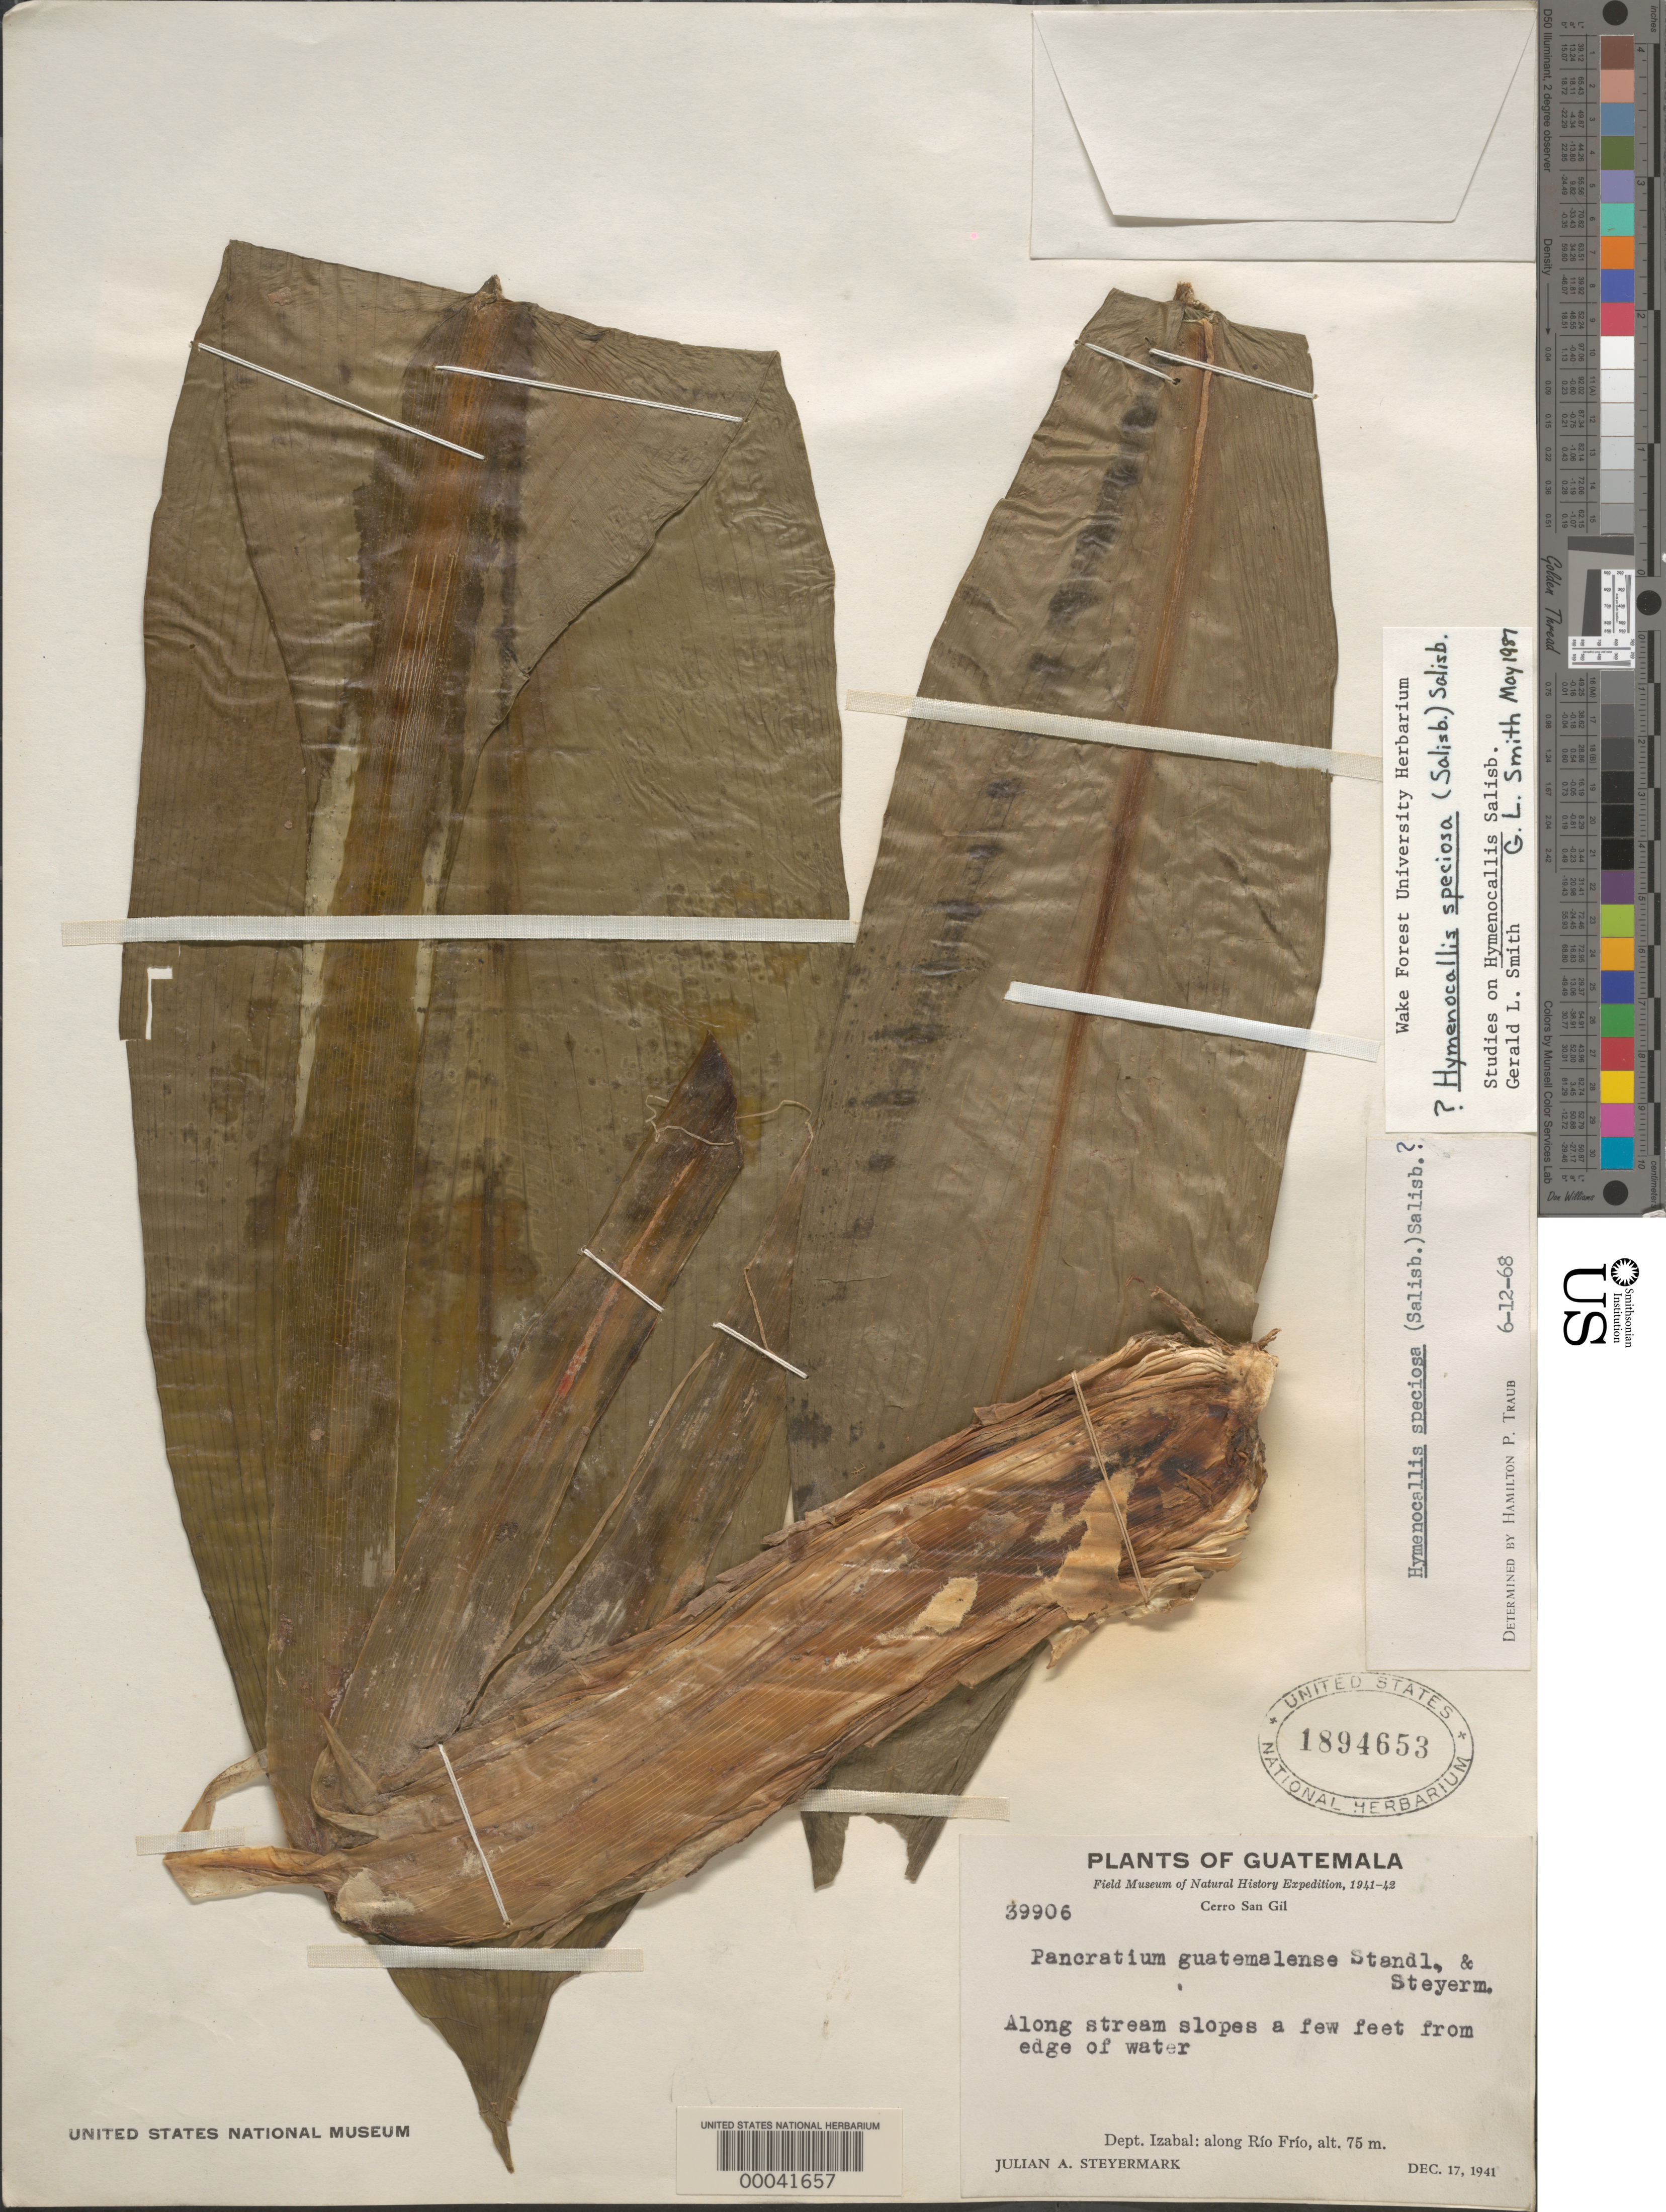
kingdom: Plantae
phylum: Tracheophyta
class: Liliopsida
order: Asparagales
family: Amaryllidaceae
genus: Hymenocallis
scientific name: Hymenocallis speciosa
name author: (L. f. ex Salisb.) Salisb.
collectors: J. Steyermark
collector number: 39906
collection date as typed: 17 Dec 1941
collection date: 1941-12-17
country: Guatemala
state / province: Izabal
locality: Along Rio Frio, Cerro San Gil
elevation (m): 75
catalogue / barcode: US 1894653